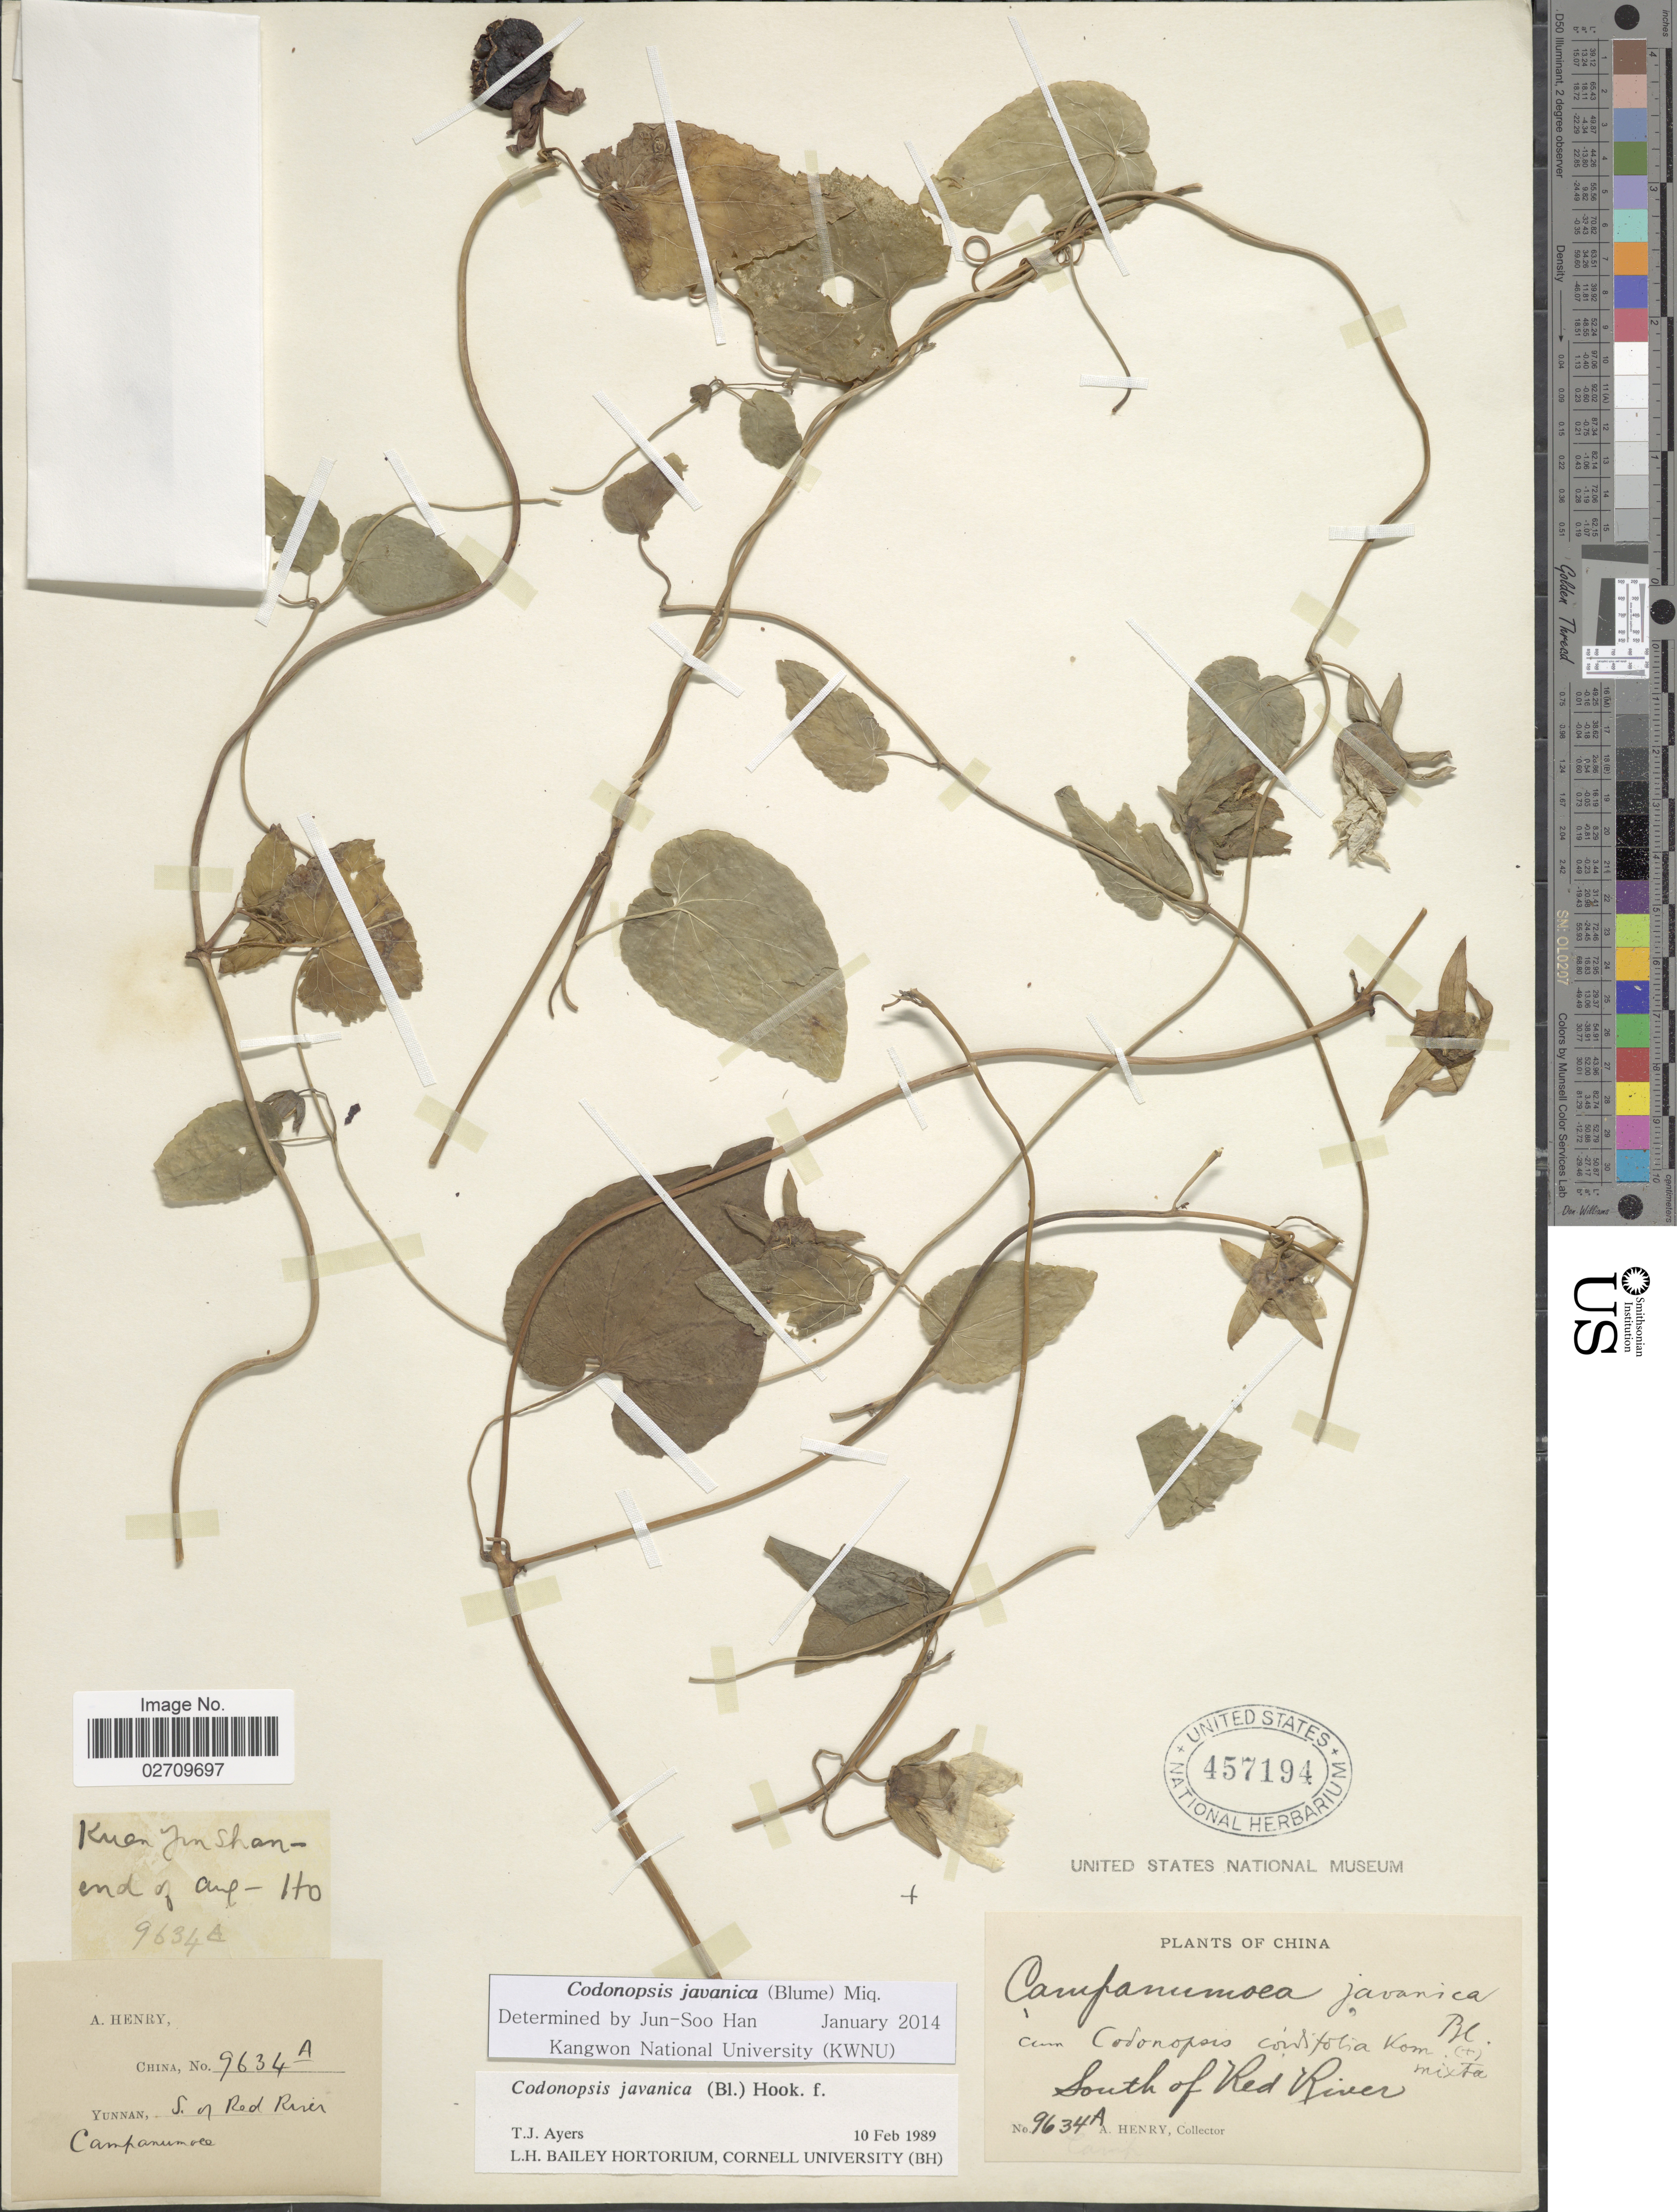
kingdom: Plantae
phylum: Tracheophyta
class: Magnoliopsida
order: Asterales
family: Campanulaceae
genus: Codonopsis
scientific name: Codonopsis javanica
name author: (Blume) Hook. f. & Thomson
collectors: A. Henry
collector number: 9634 A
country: China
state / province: Yunnan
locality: South of Red River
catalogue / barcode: US 457194